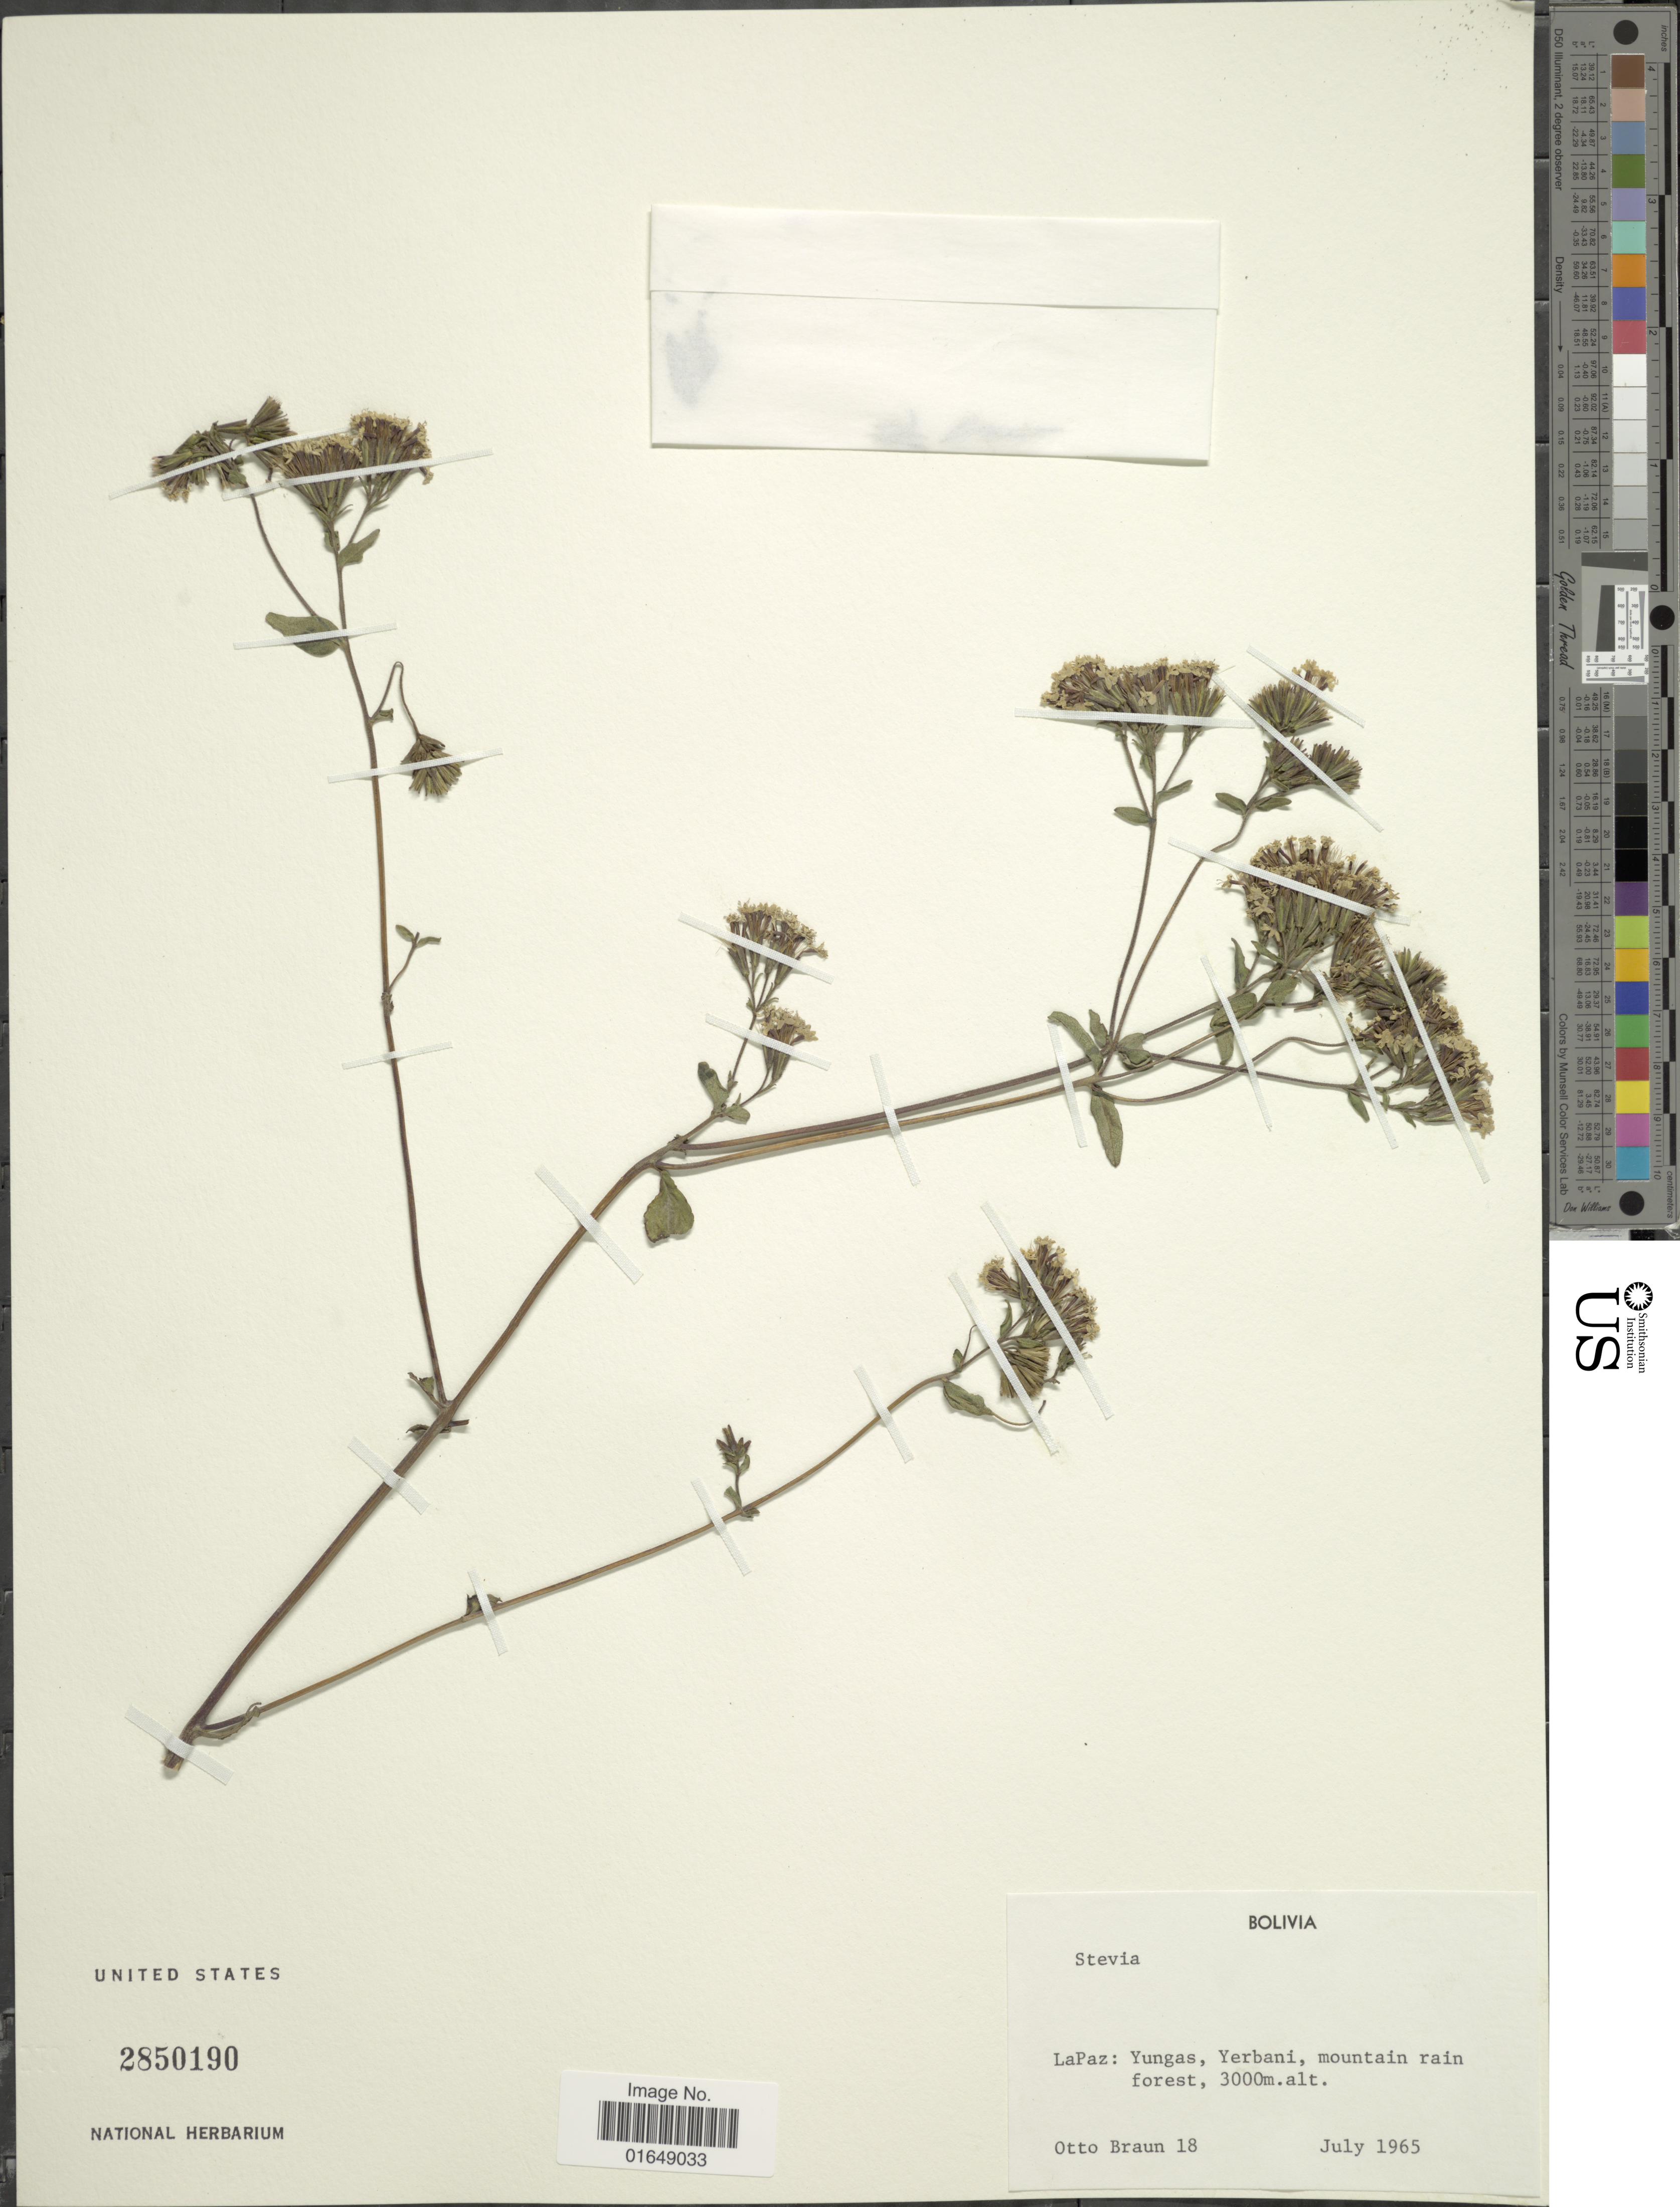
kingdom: Plantae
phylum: Tracheophyta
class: Magnoliopsida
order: Asterales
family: Asteraceae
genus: Stevia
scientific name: Stevia sp.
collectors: O. Braun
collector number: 18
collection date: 1965-07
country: Bolivia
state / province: La Paz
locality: Yungas, Yerbani, mountain rain forest.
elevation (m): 3000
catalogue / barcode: US 2850190